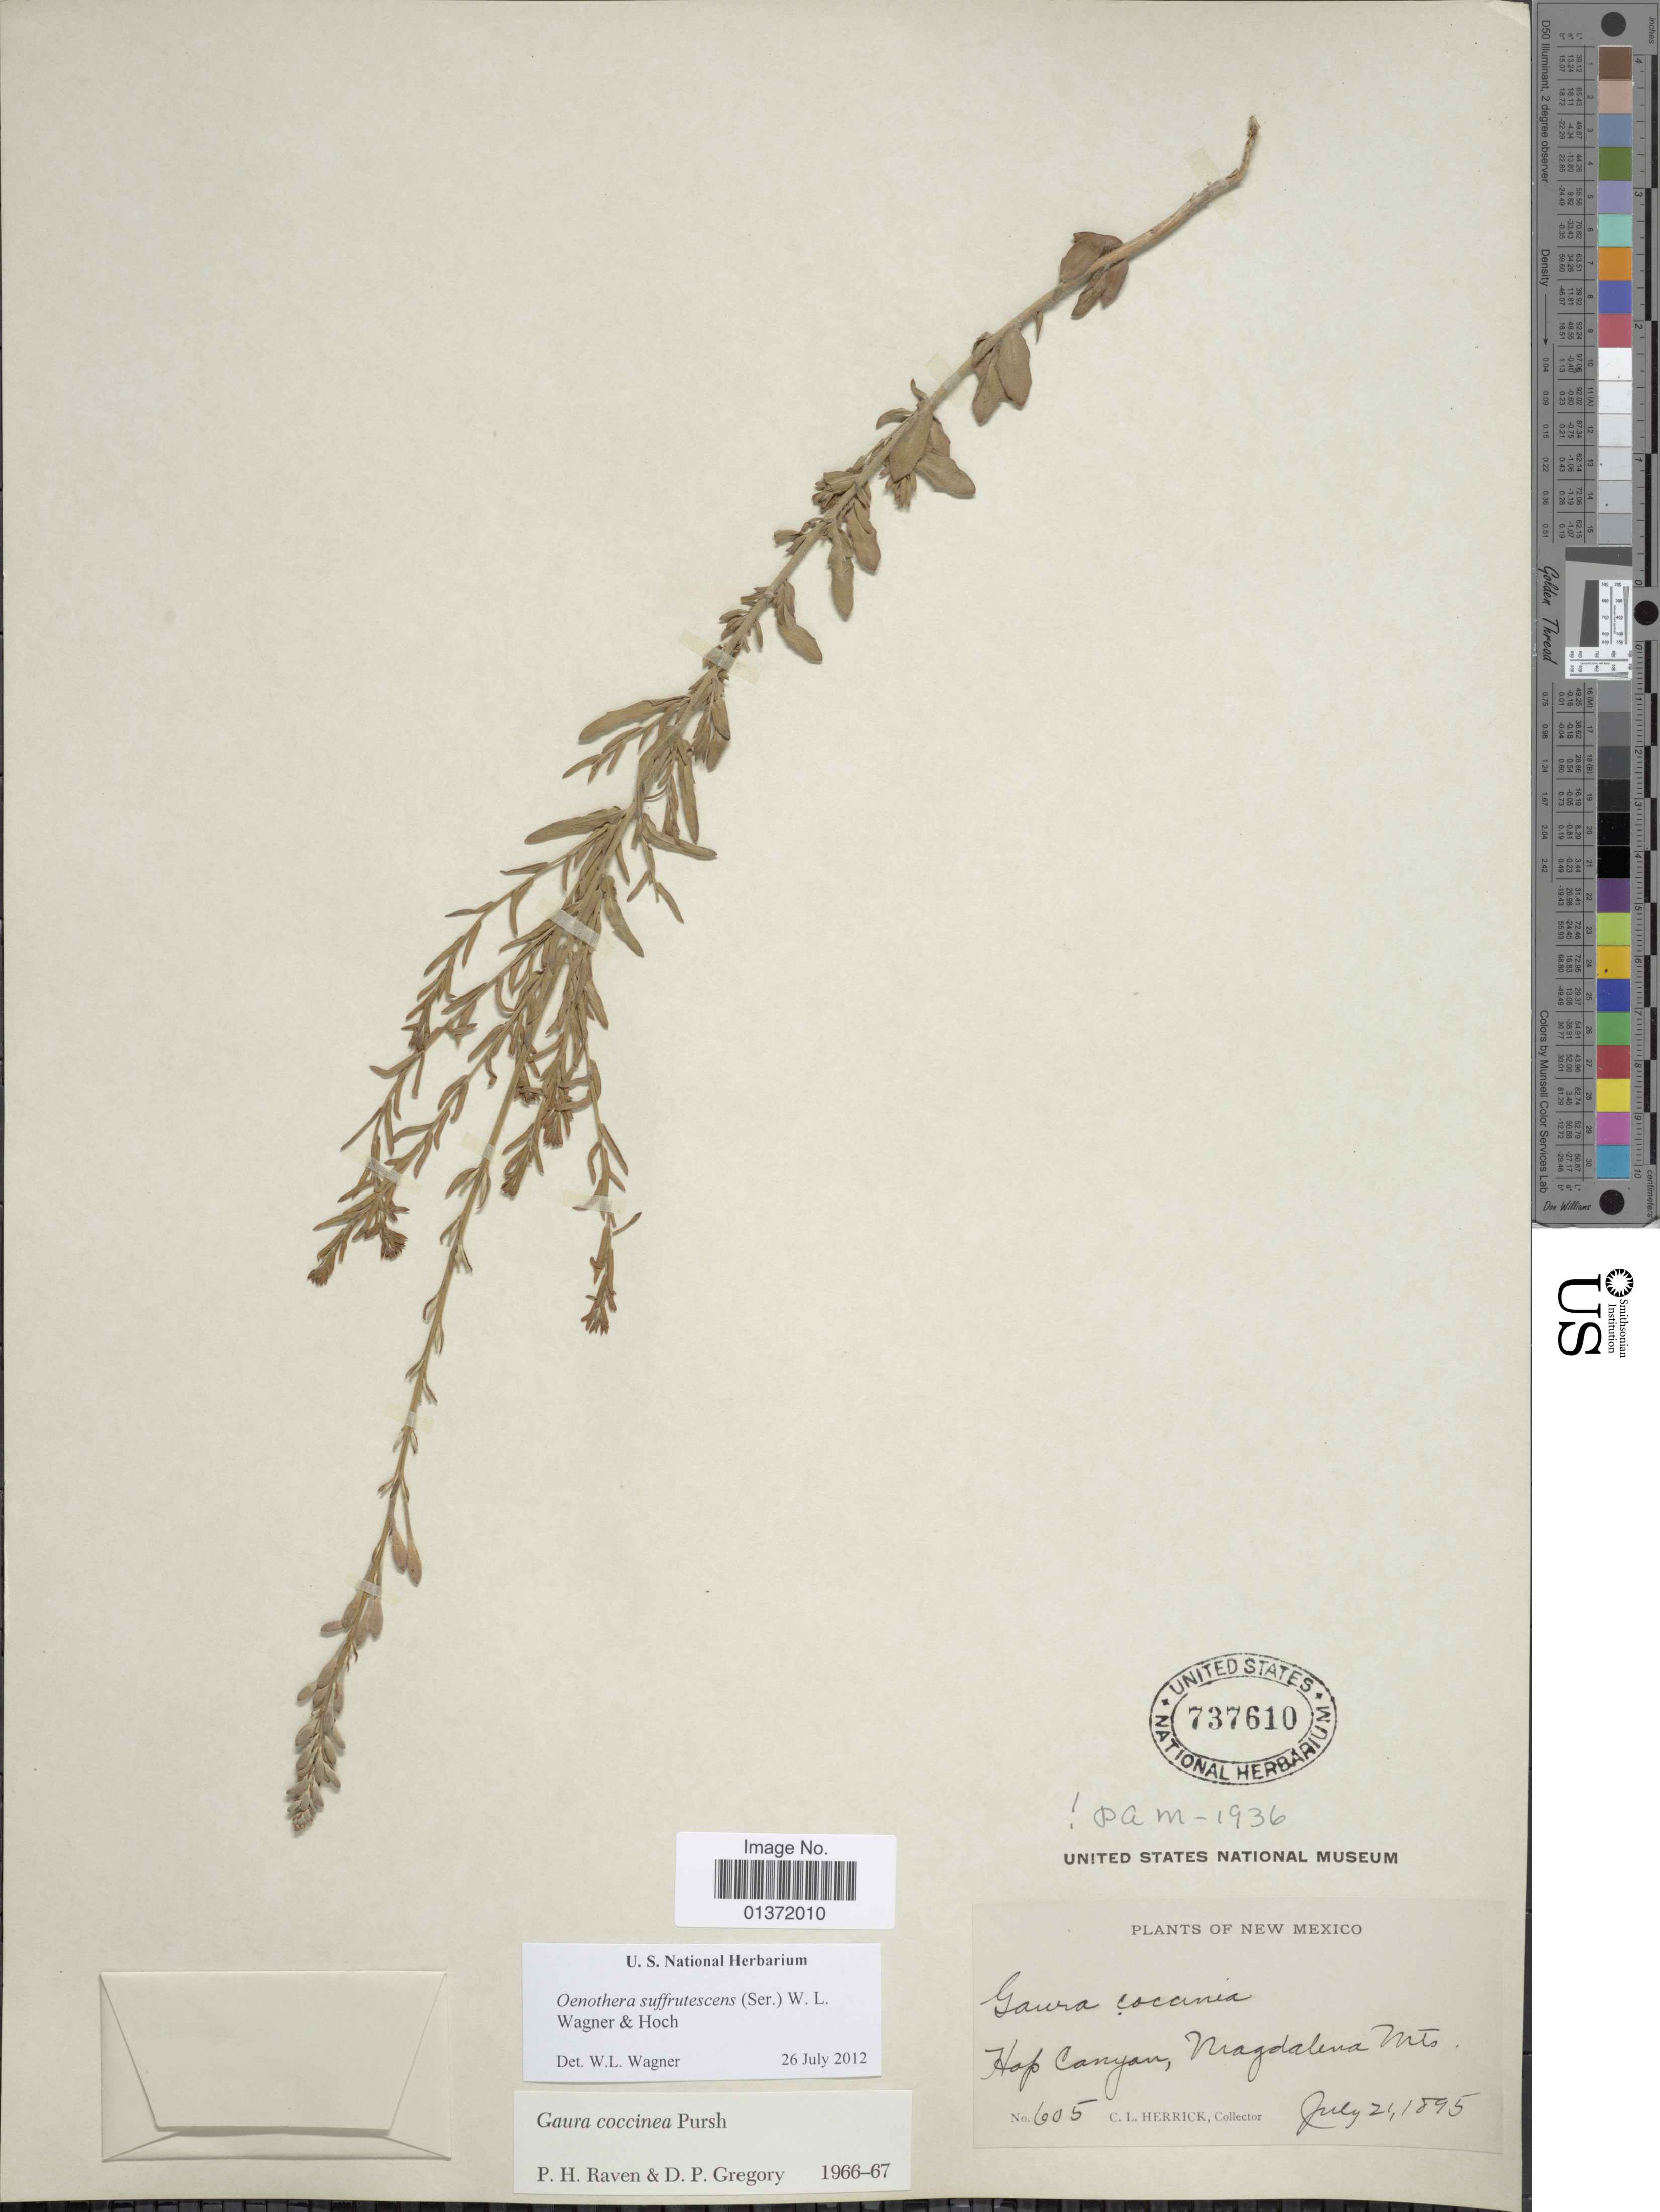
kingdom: Plantae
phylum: Tracheophyta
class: Magnoliopsida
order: Myrtales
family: Onagraceae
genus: Oenothera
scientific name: Oenothera suffrutescens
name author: (Ser.) W.L. Wagner & Hoch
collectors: C. Herrick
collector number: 605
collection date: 1895-07-21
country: United States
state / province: New Mexico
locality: Hop Canyon, Magdalena Mts.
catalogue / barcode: US 737610